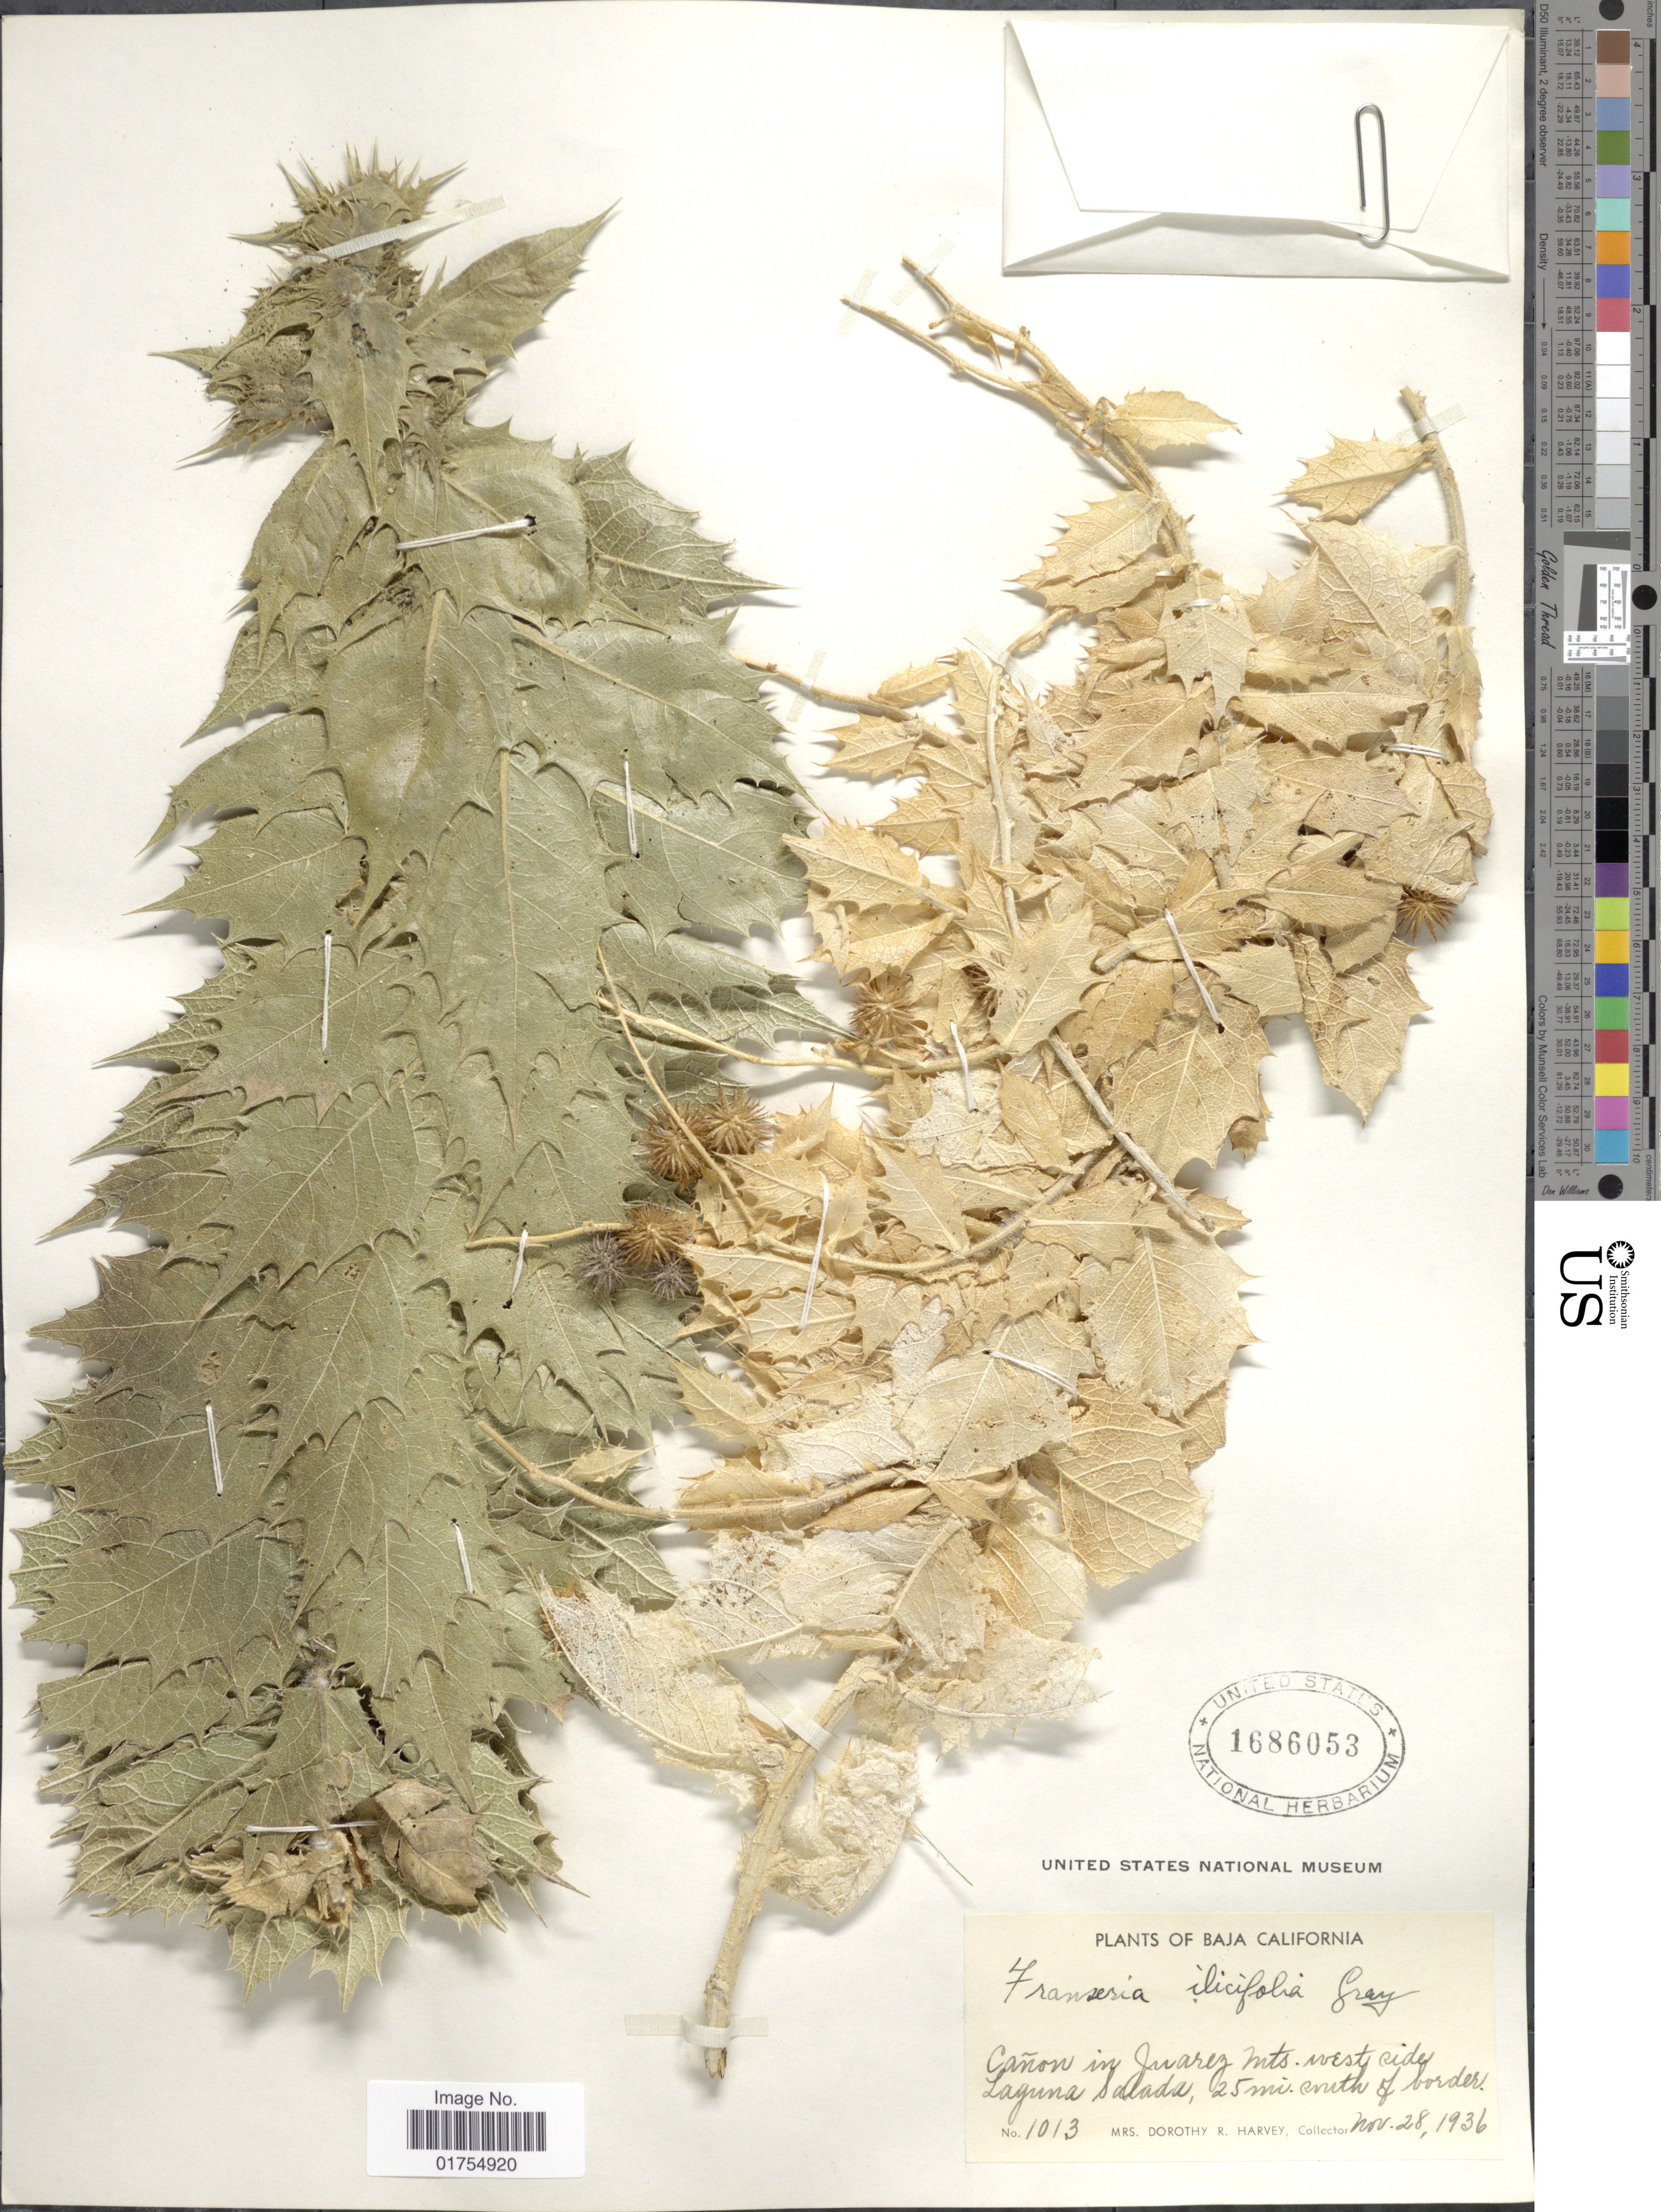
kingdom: Plantae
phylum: Tracheophyta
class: Magnoliopsida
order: Asterales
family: Asteraceae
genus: Franseria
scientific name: Franseria ilicifolia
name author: A. Gray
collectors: Harvey, Mrs. D. R.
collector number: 1013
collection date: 1936-11-28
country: Mexico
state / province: Baja California Norte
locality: Canon in Juarez Mts. west side Laguna Salada, 25 mi south of border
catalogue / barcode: US 1686053